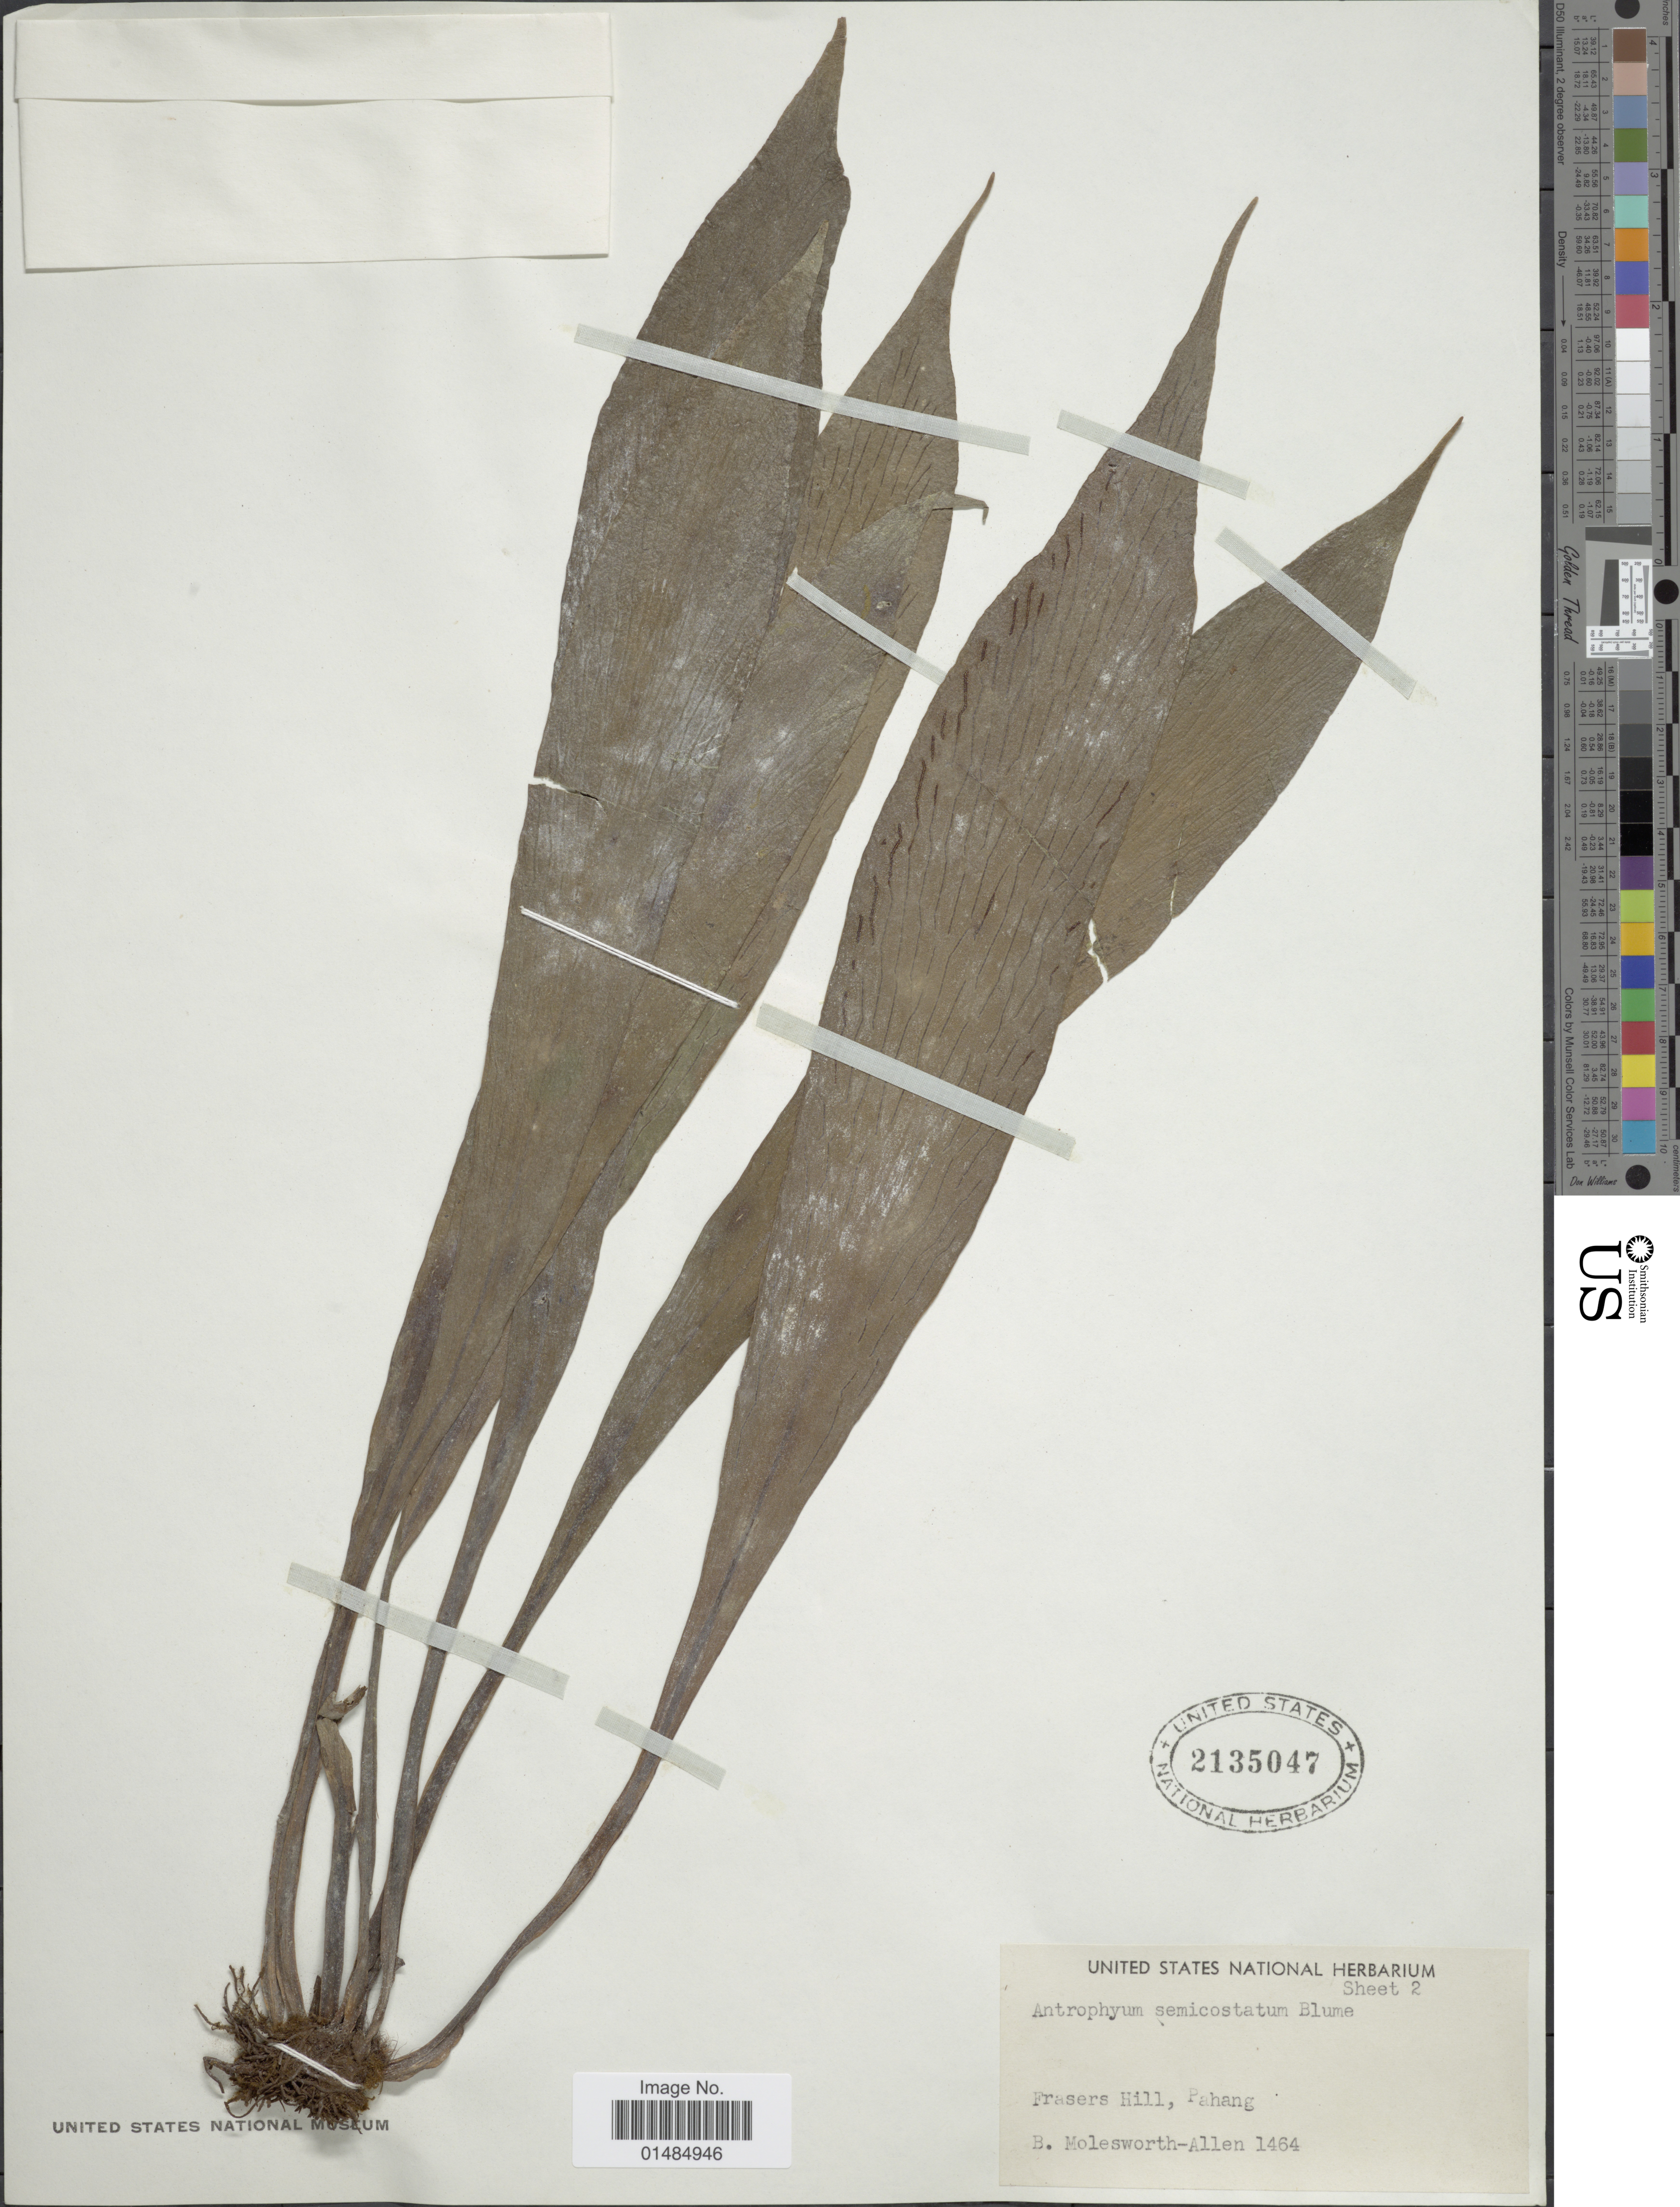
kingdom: Plantae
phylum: Tracheophyta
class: Polypodiopsida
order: Polypodiales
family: Pteridaceae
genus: Antrophyum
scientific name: Antrophyum semicostatum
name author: Blume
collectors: B. E. G. Molesworth-Allen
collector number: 1464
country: Malaysia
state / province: Pahang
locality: Frasers Hill, Pahang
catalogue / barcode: US 2135047